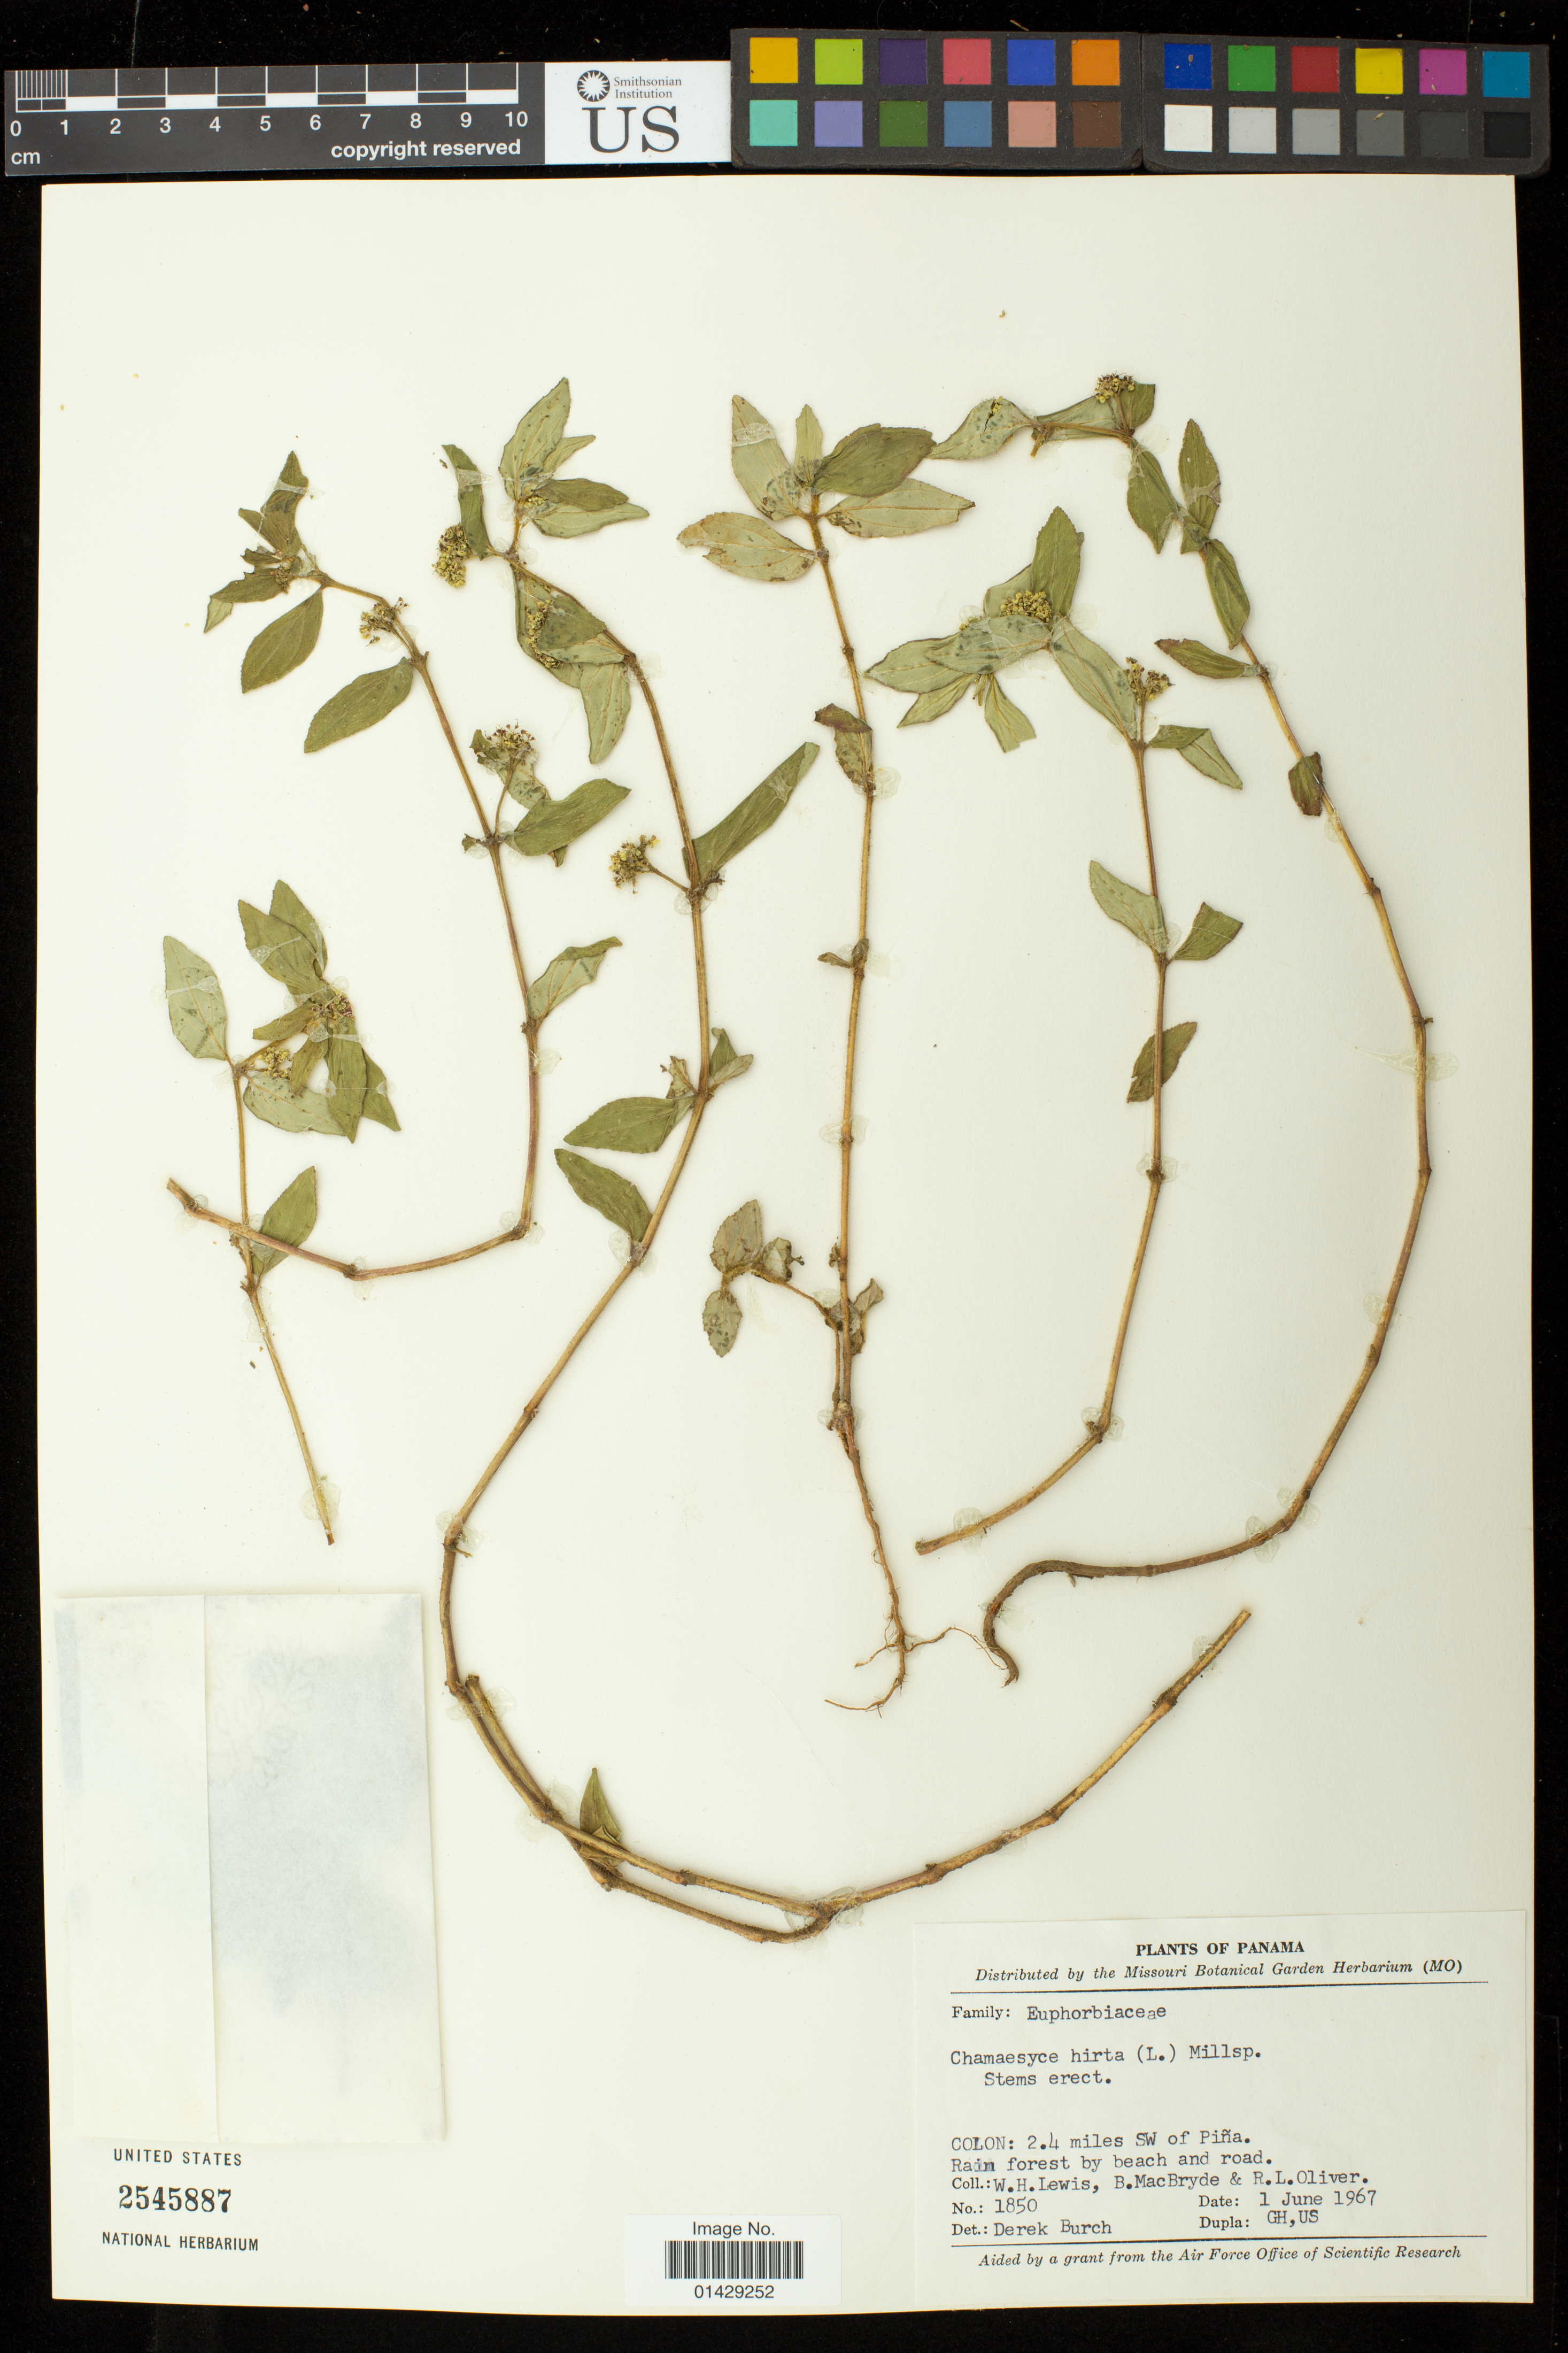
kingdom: Plantae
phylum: Tracheophyta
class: Magnoliopsida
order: Malpighiales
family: Euphorbiaceae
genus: Euphorbia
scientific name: Euphorbia hirta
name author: L.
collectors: W. H. Lewis, B. MacBryde & R. L. Oliver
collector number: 1850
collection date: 1967-06-01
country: Panama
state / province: Colón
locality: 2.4 miles SW of Piña.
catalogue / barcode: US 2545887